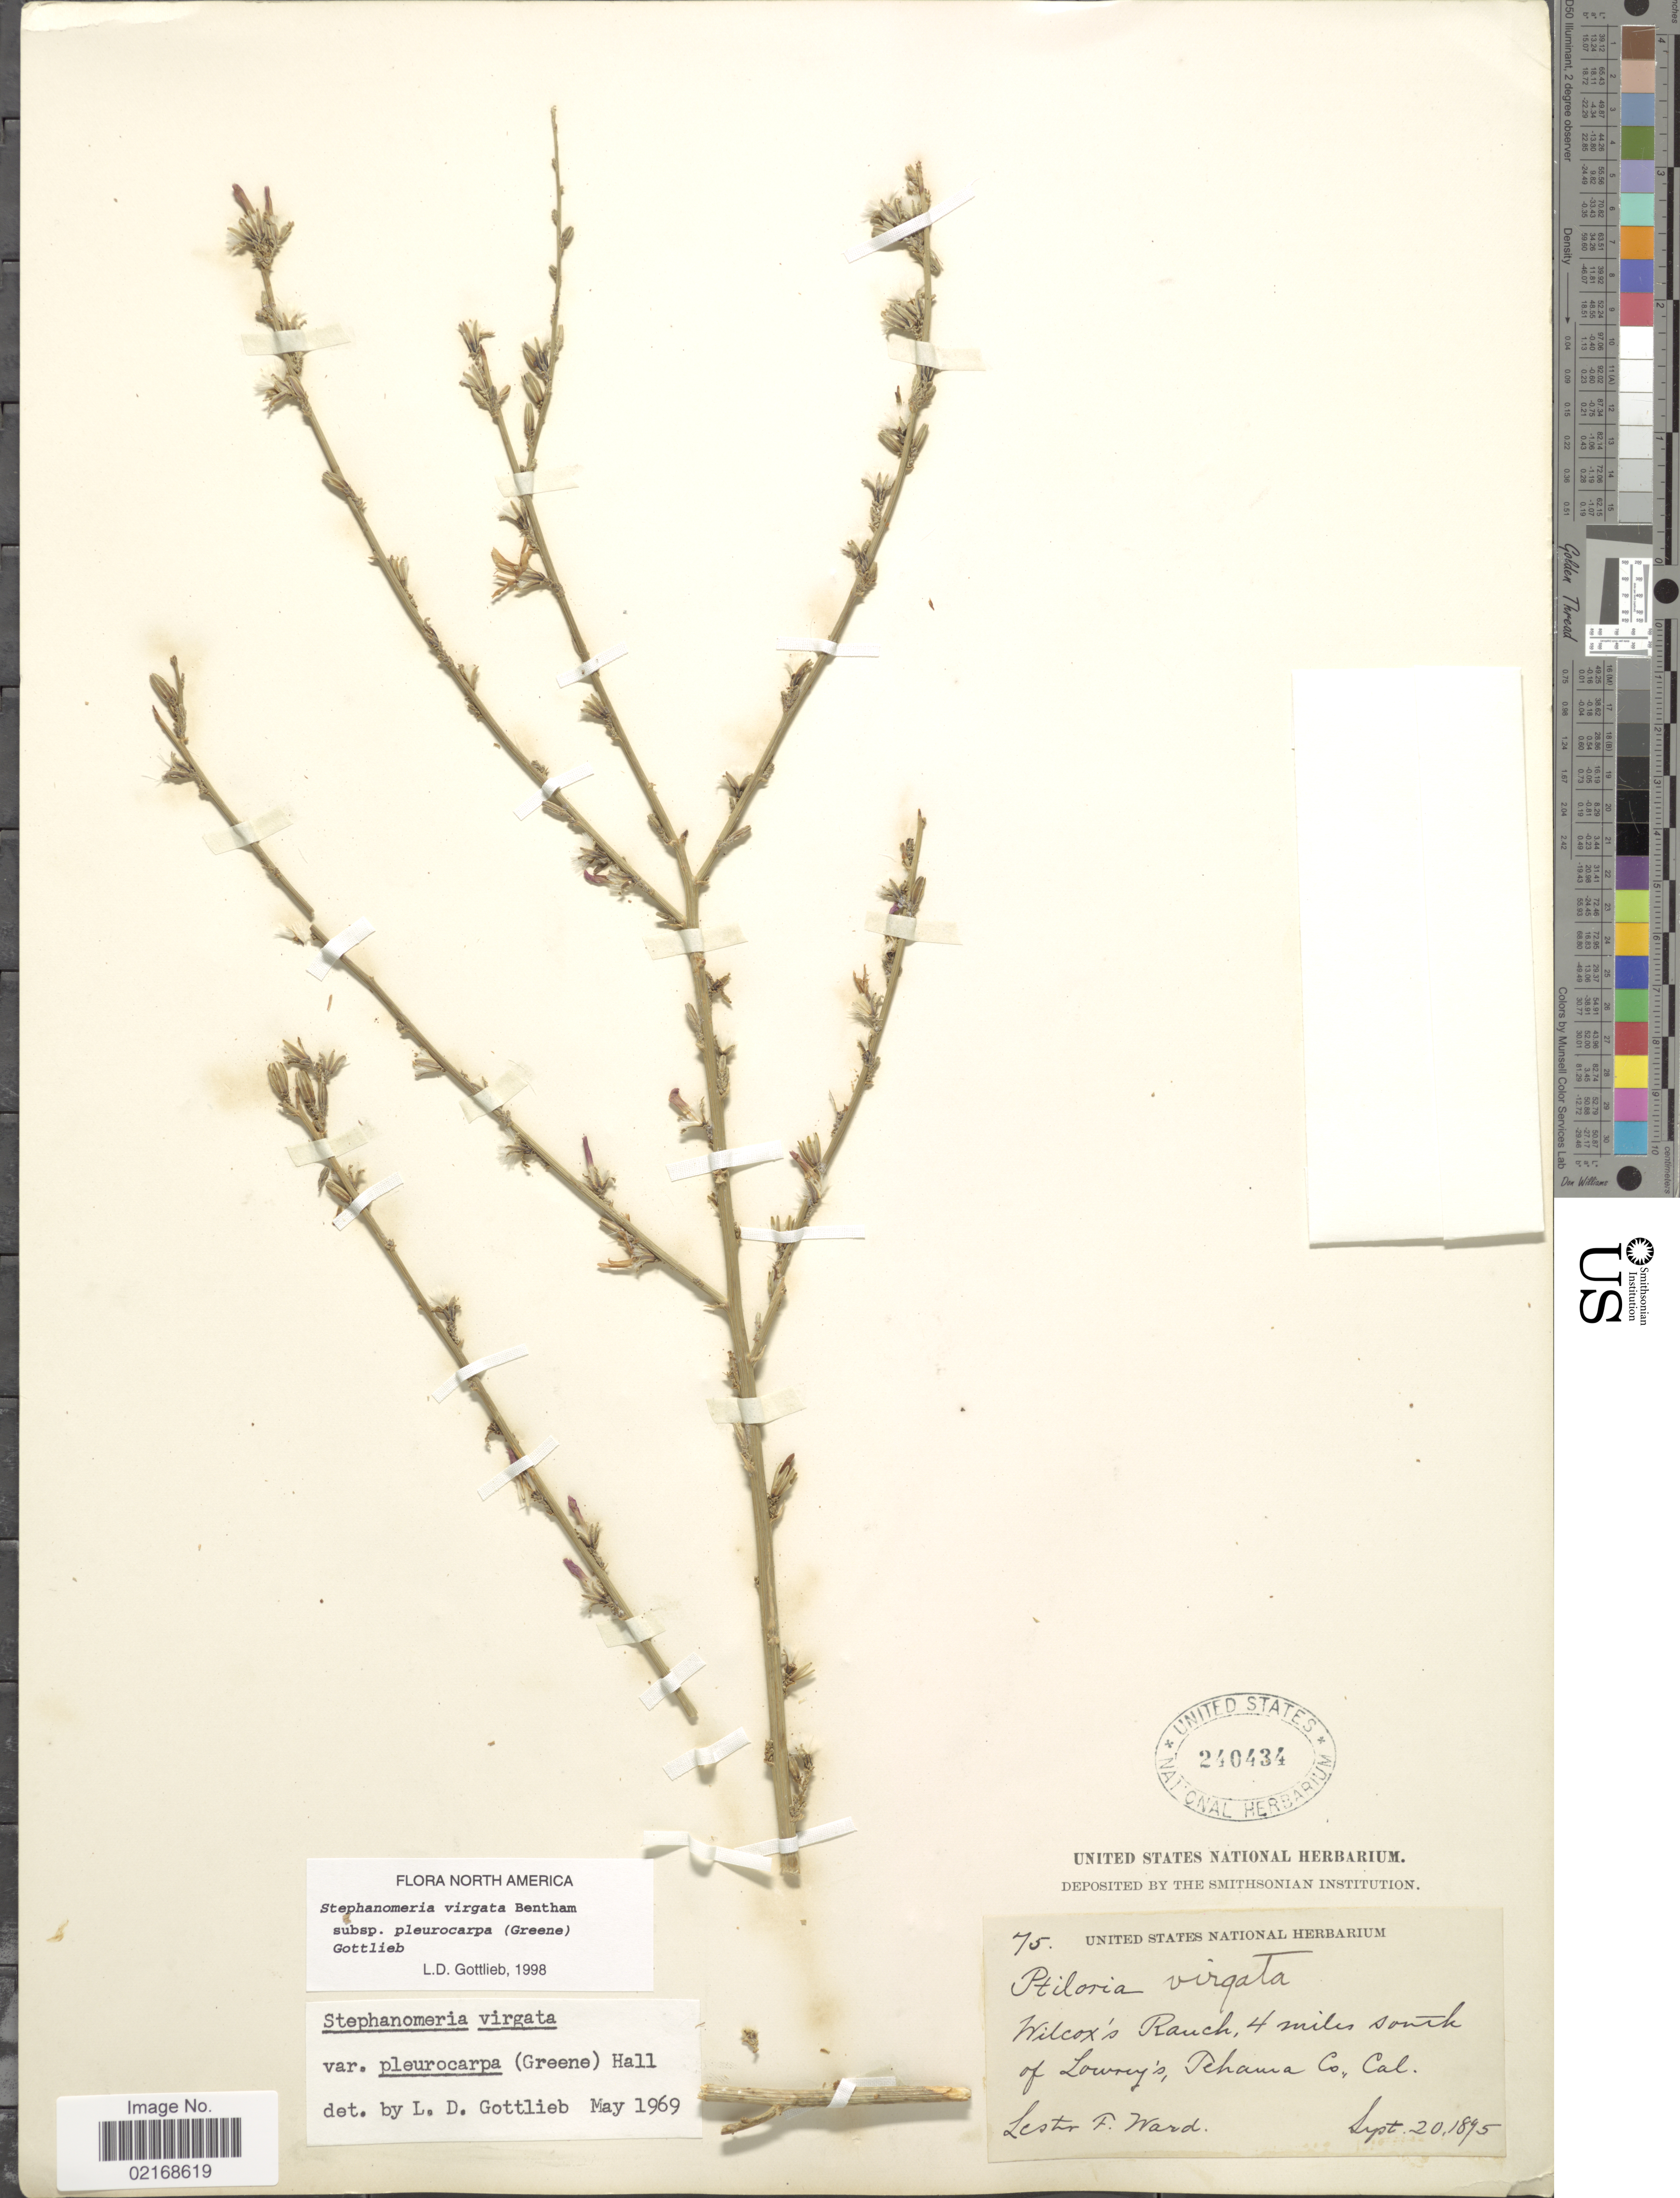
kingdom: Plantae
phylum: Tracheophyta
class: Magnoliopsida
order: Asterales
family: Asteraceae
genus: Stephanomeria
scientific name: Stephanomeria virgata subsp. pleurocarpa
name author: (Greene) Gottlieb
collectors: L. F. Ward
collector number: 75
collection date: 1895-09-20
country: United States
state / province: California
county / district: Tehama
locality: Wilcox's Ranch, 4 miles south of Lowrey's, Tehama Co., Cal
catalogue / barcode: US 240434